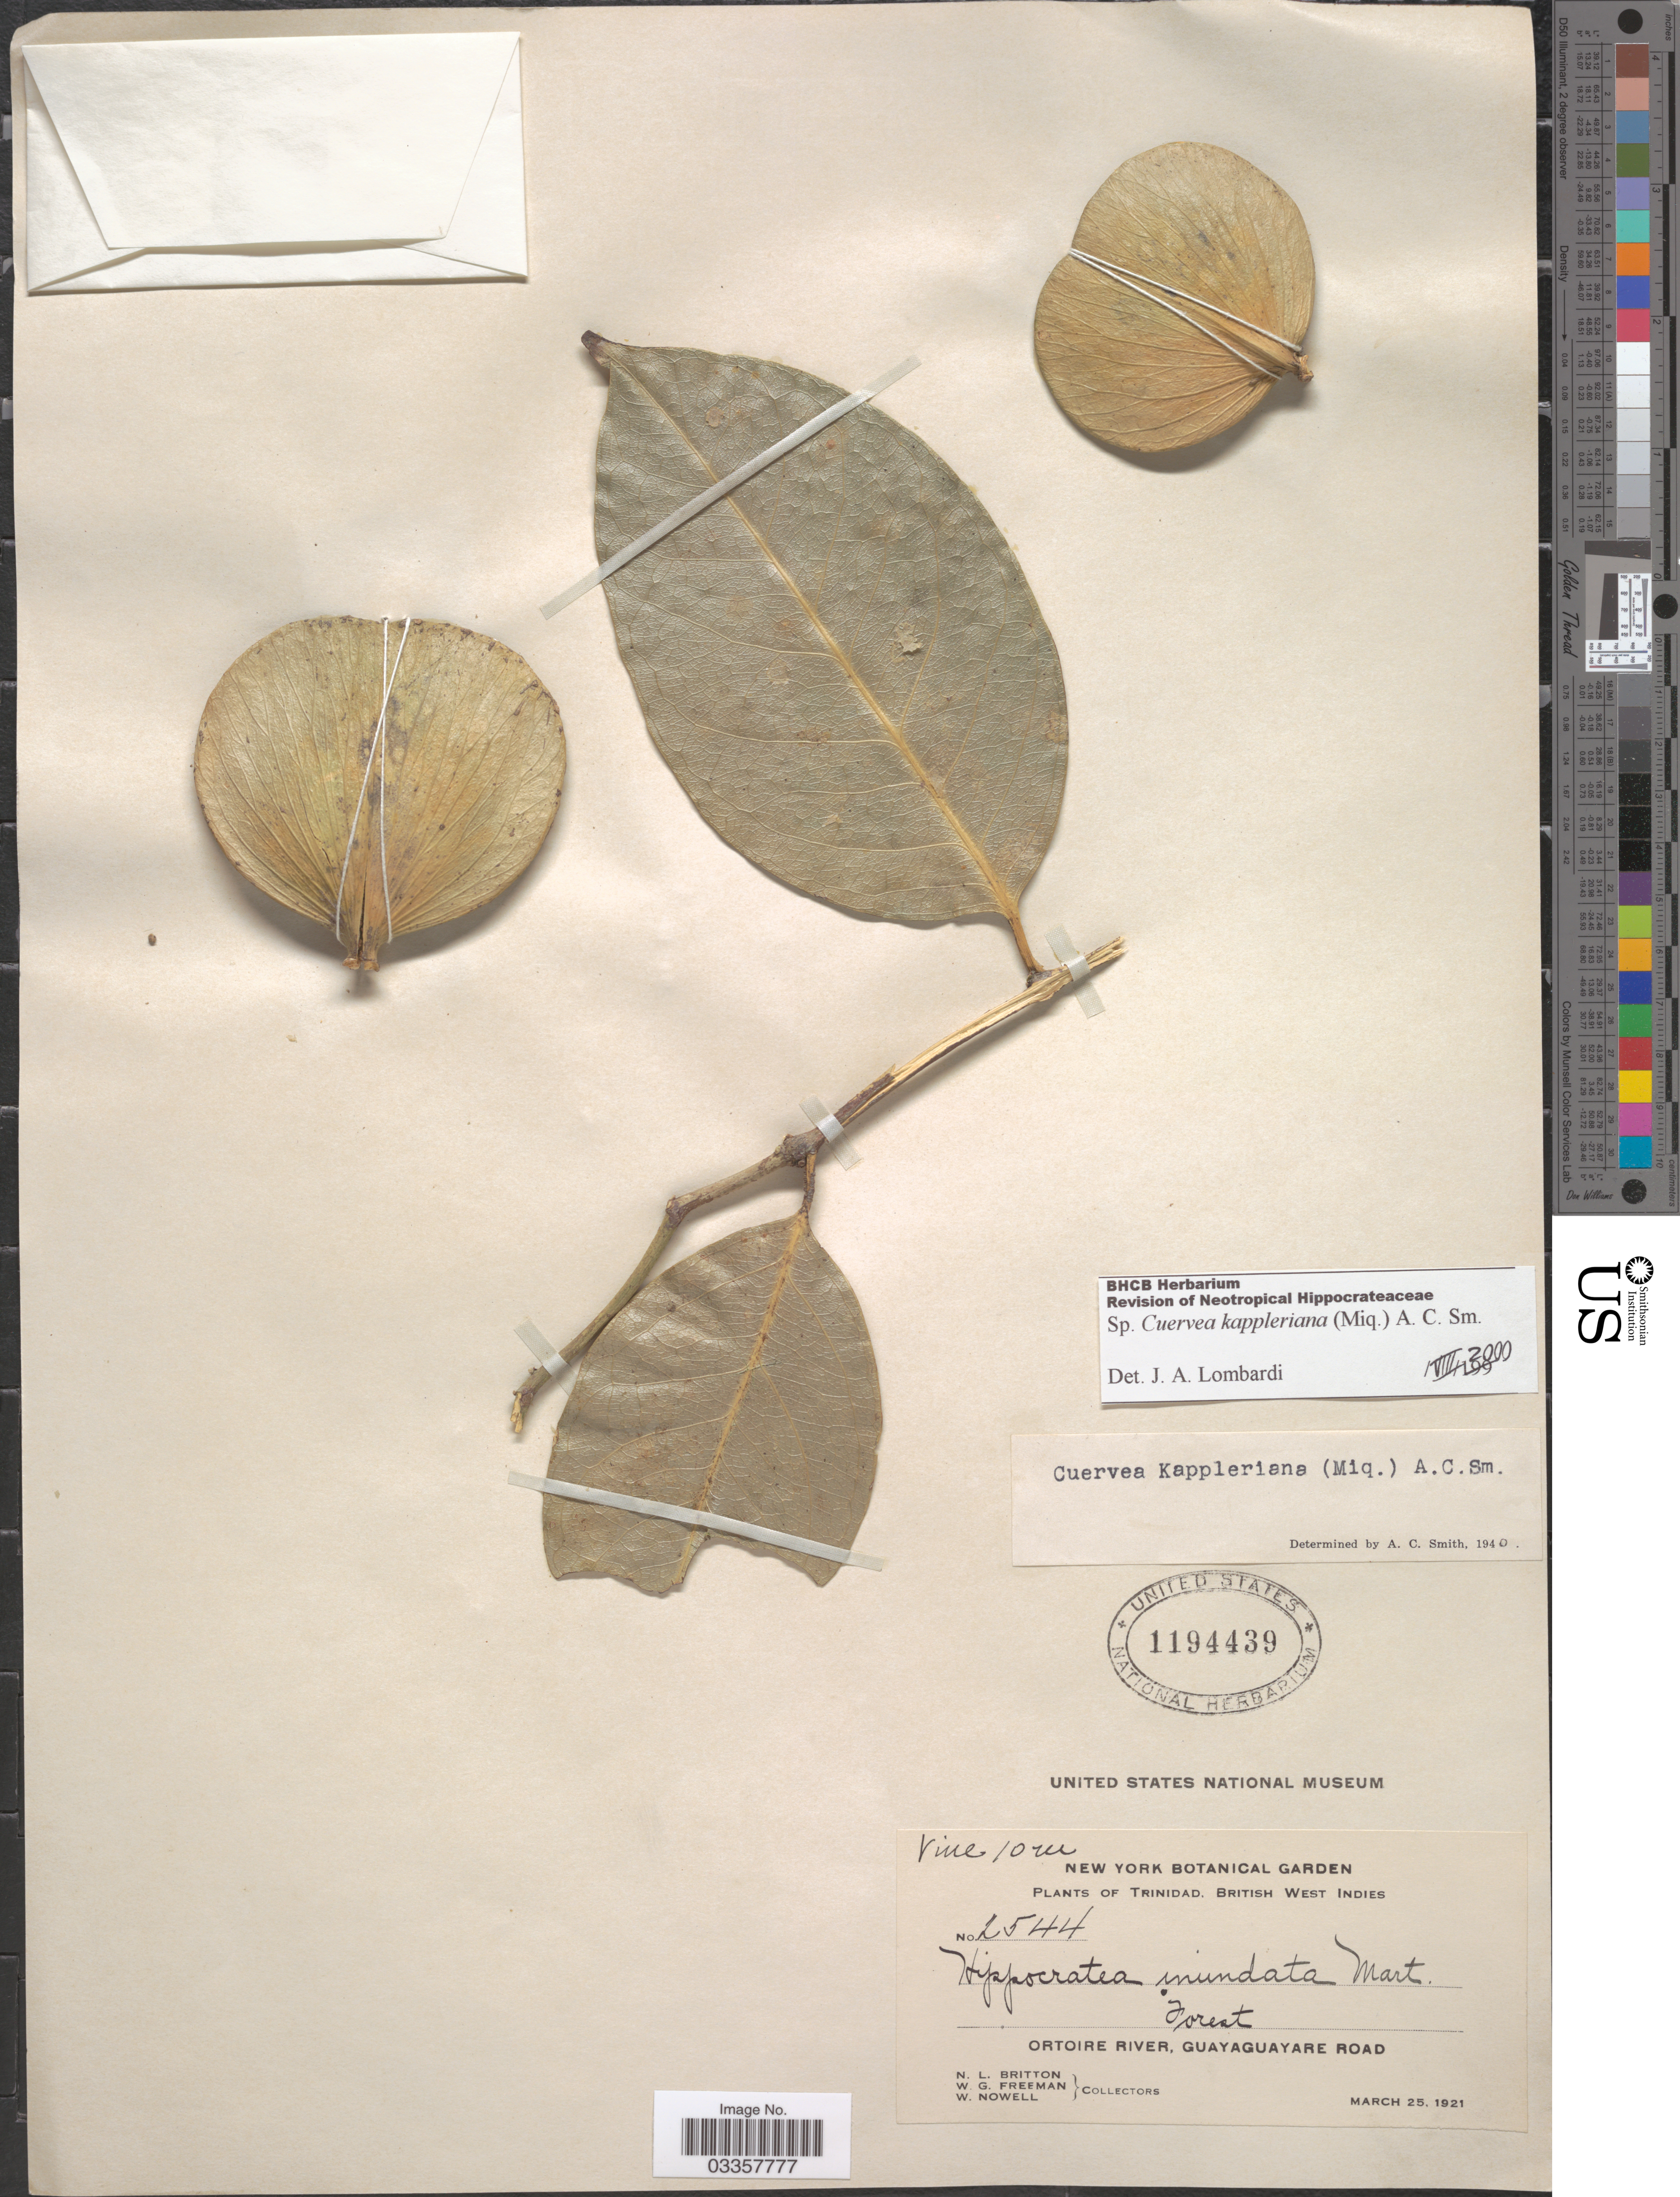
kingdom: Plantae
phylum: Tracheophyta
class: Magnoliopsida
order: Celastrales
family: Celastraceae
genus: Cuervea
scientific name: Cuervea kappleriana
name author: (Miq.) A.C. Sm.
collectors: N. Britton, W. Freeman & W. Nowell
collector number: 1444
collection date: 1921-03-25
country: Trinidad and Tobago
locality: Trinidad, British West Indies. Ortoire River, Guayaguayare Road.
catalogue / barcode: US 1194439